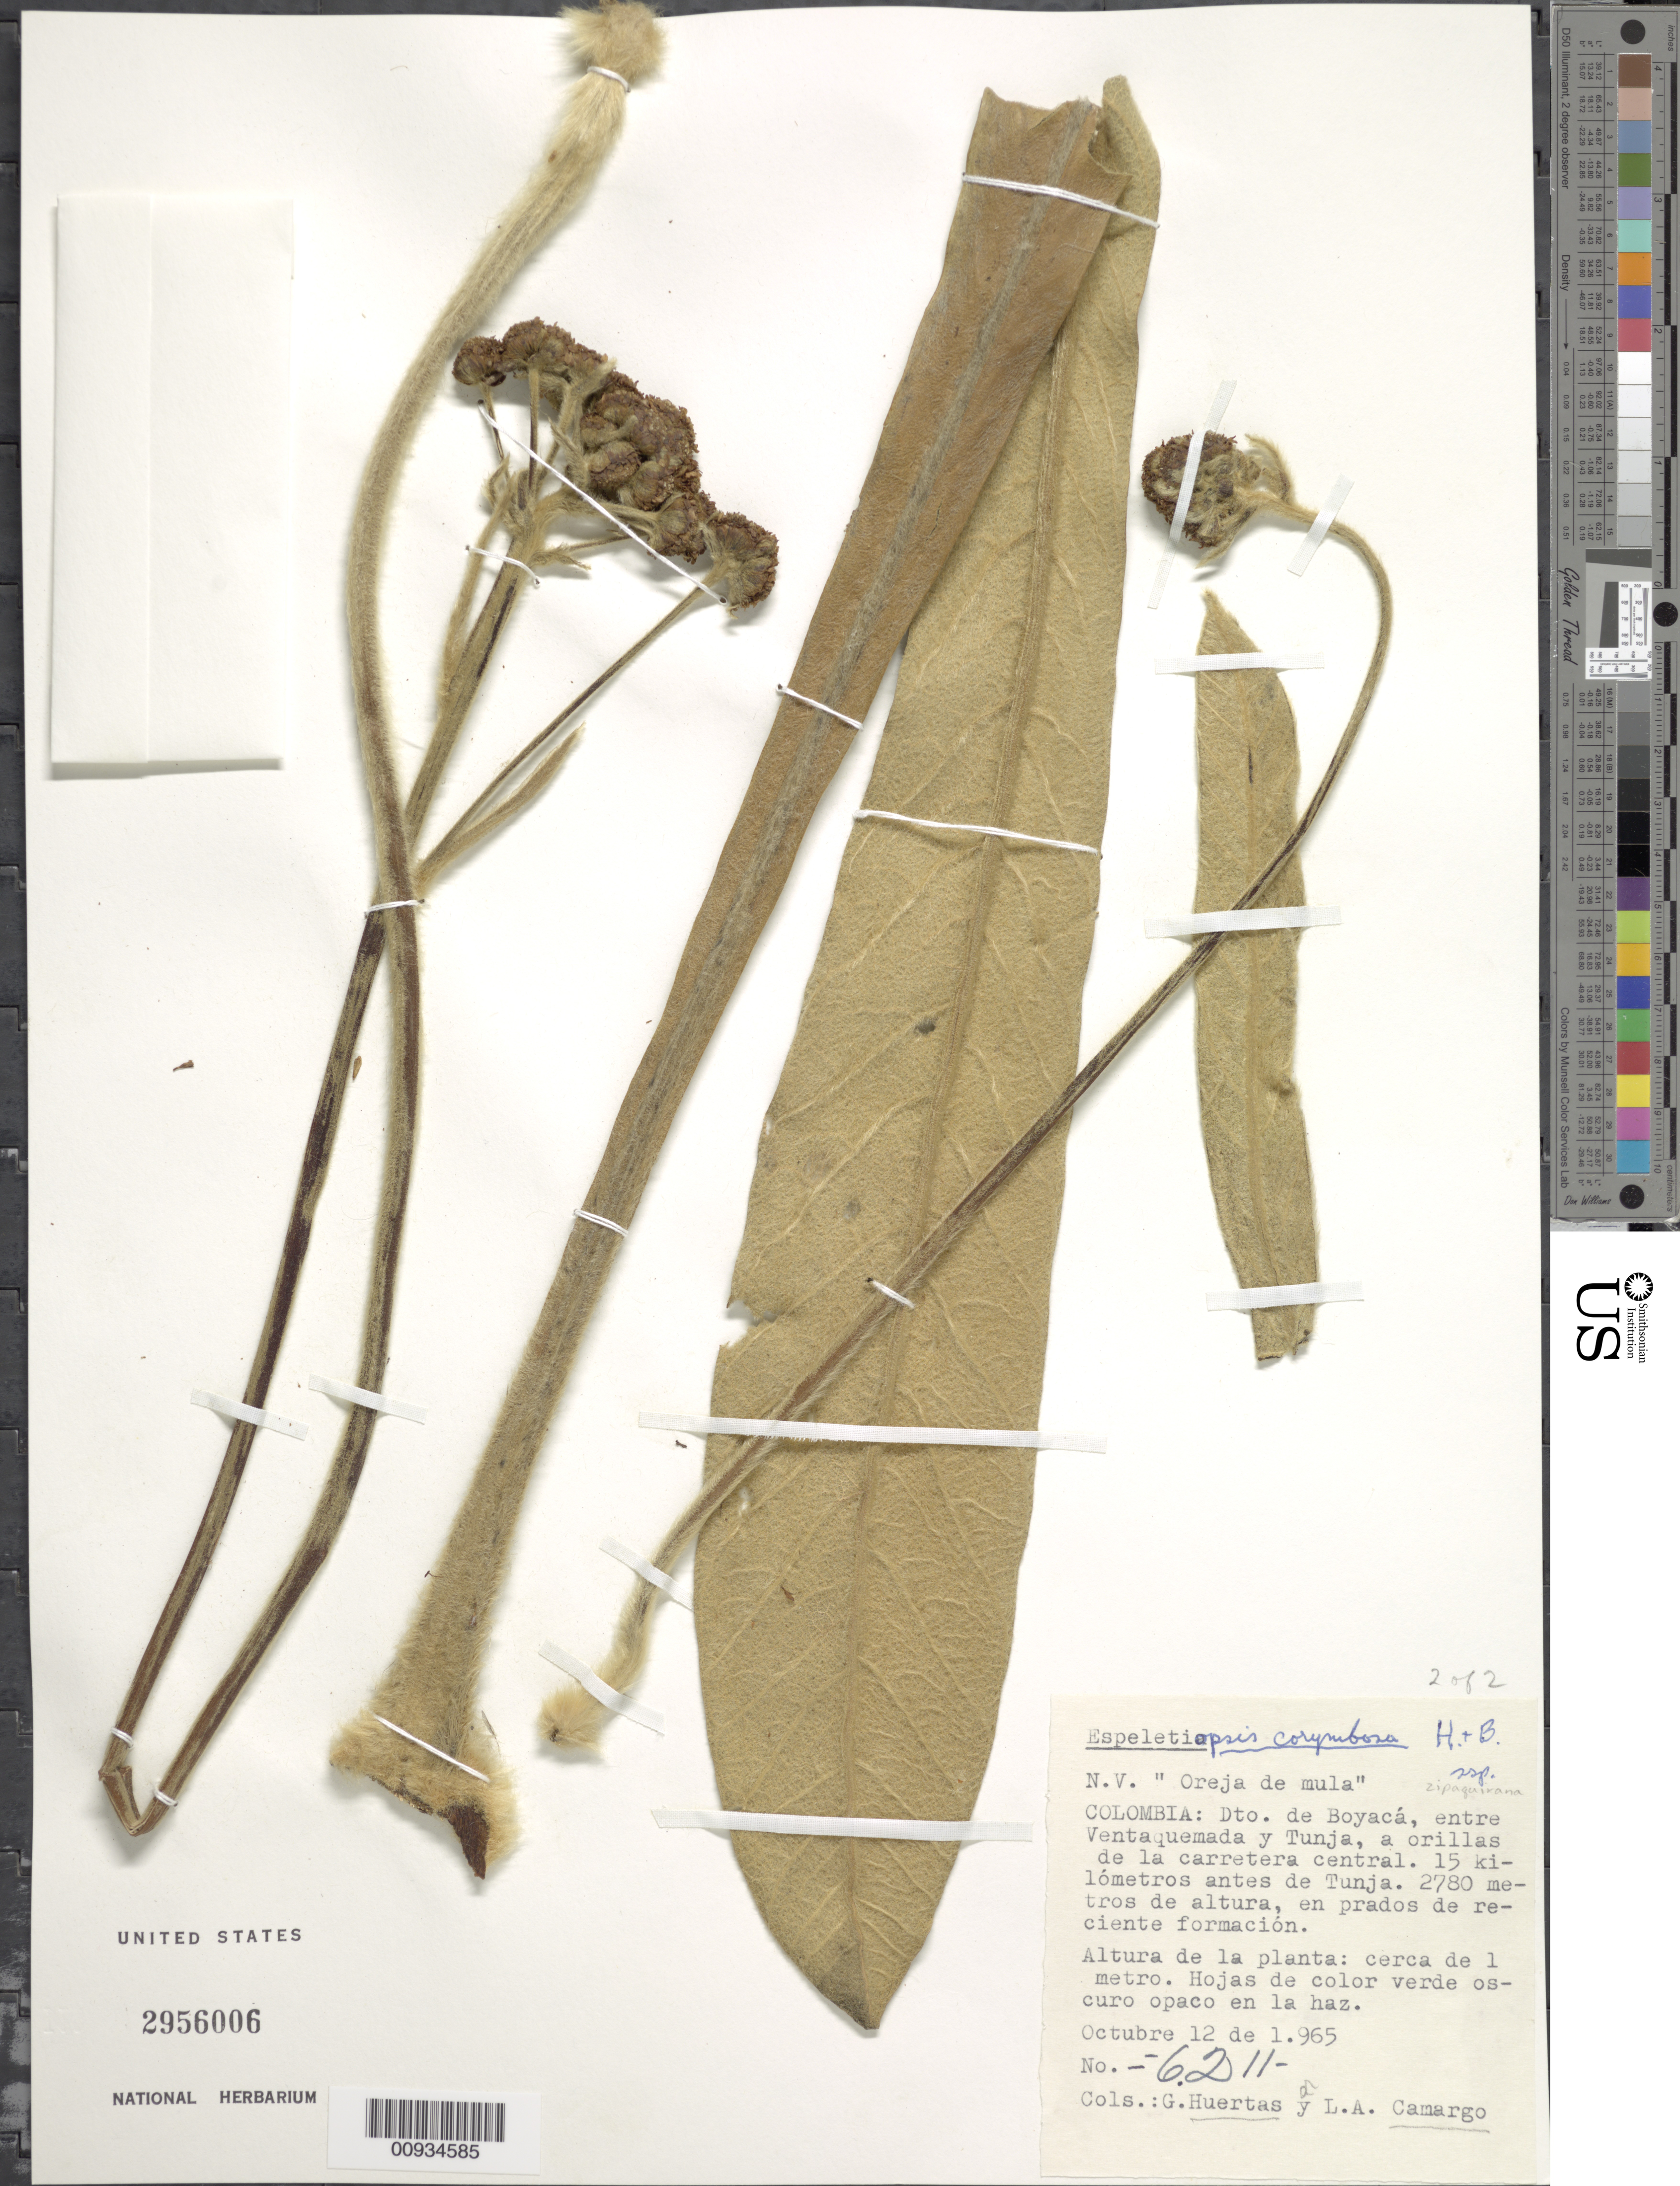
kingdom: Plantae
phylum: Tracheophyta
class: Magnoliopsida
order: Asterales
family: Asteraceae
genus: Espeletiopsis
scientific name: Espeletiopsis corymbosa subsp. zipaquirana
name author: (Cuatrec.) Cuatrec.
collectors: G. Huertas & L. A. Camargo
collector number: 6211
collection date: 1965-10-12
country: Colombia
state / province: Boyacá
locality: Entre Ventaquemada y Tunja, a orillas de la carretera central.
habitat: En prados de reciente formación.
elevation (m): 2780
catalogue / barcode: US 2956006